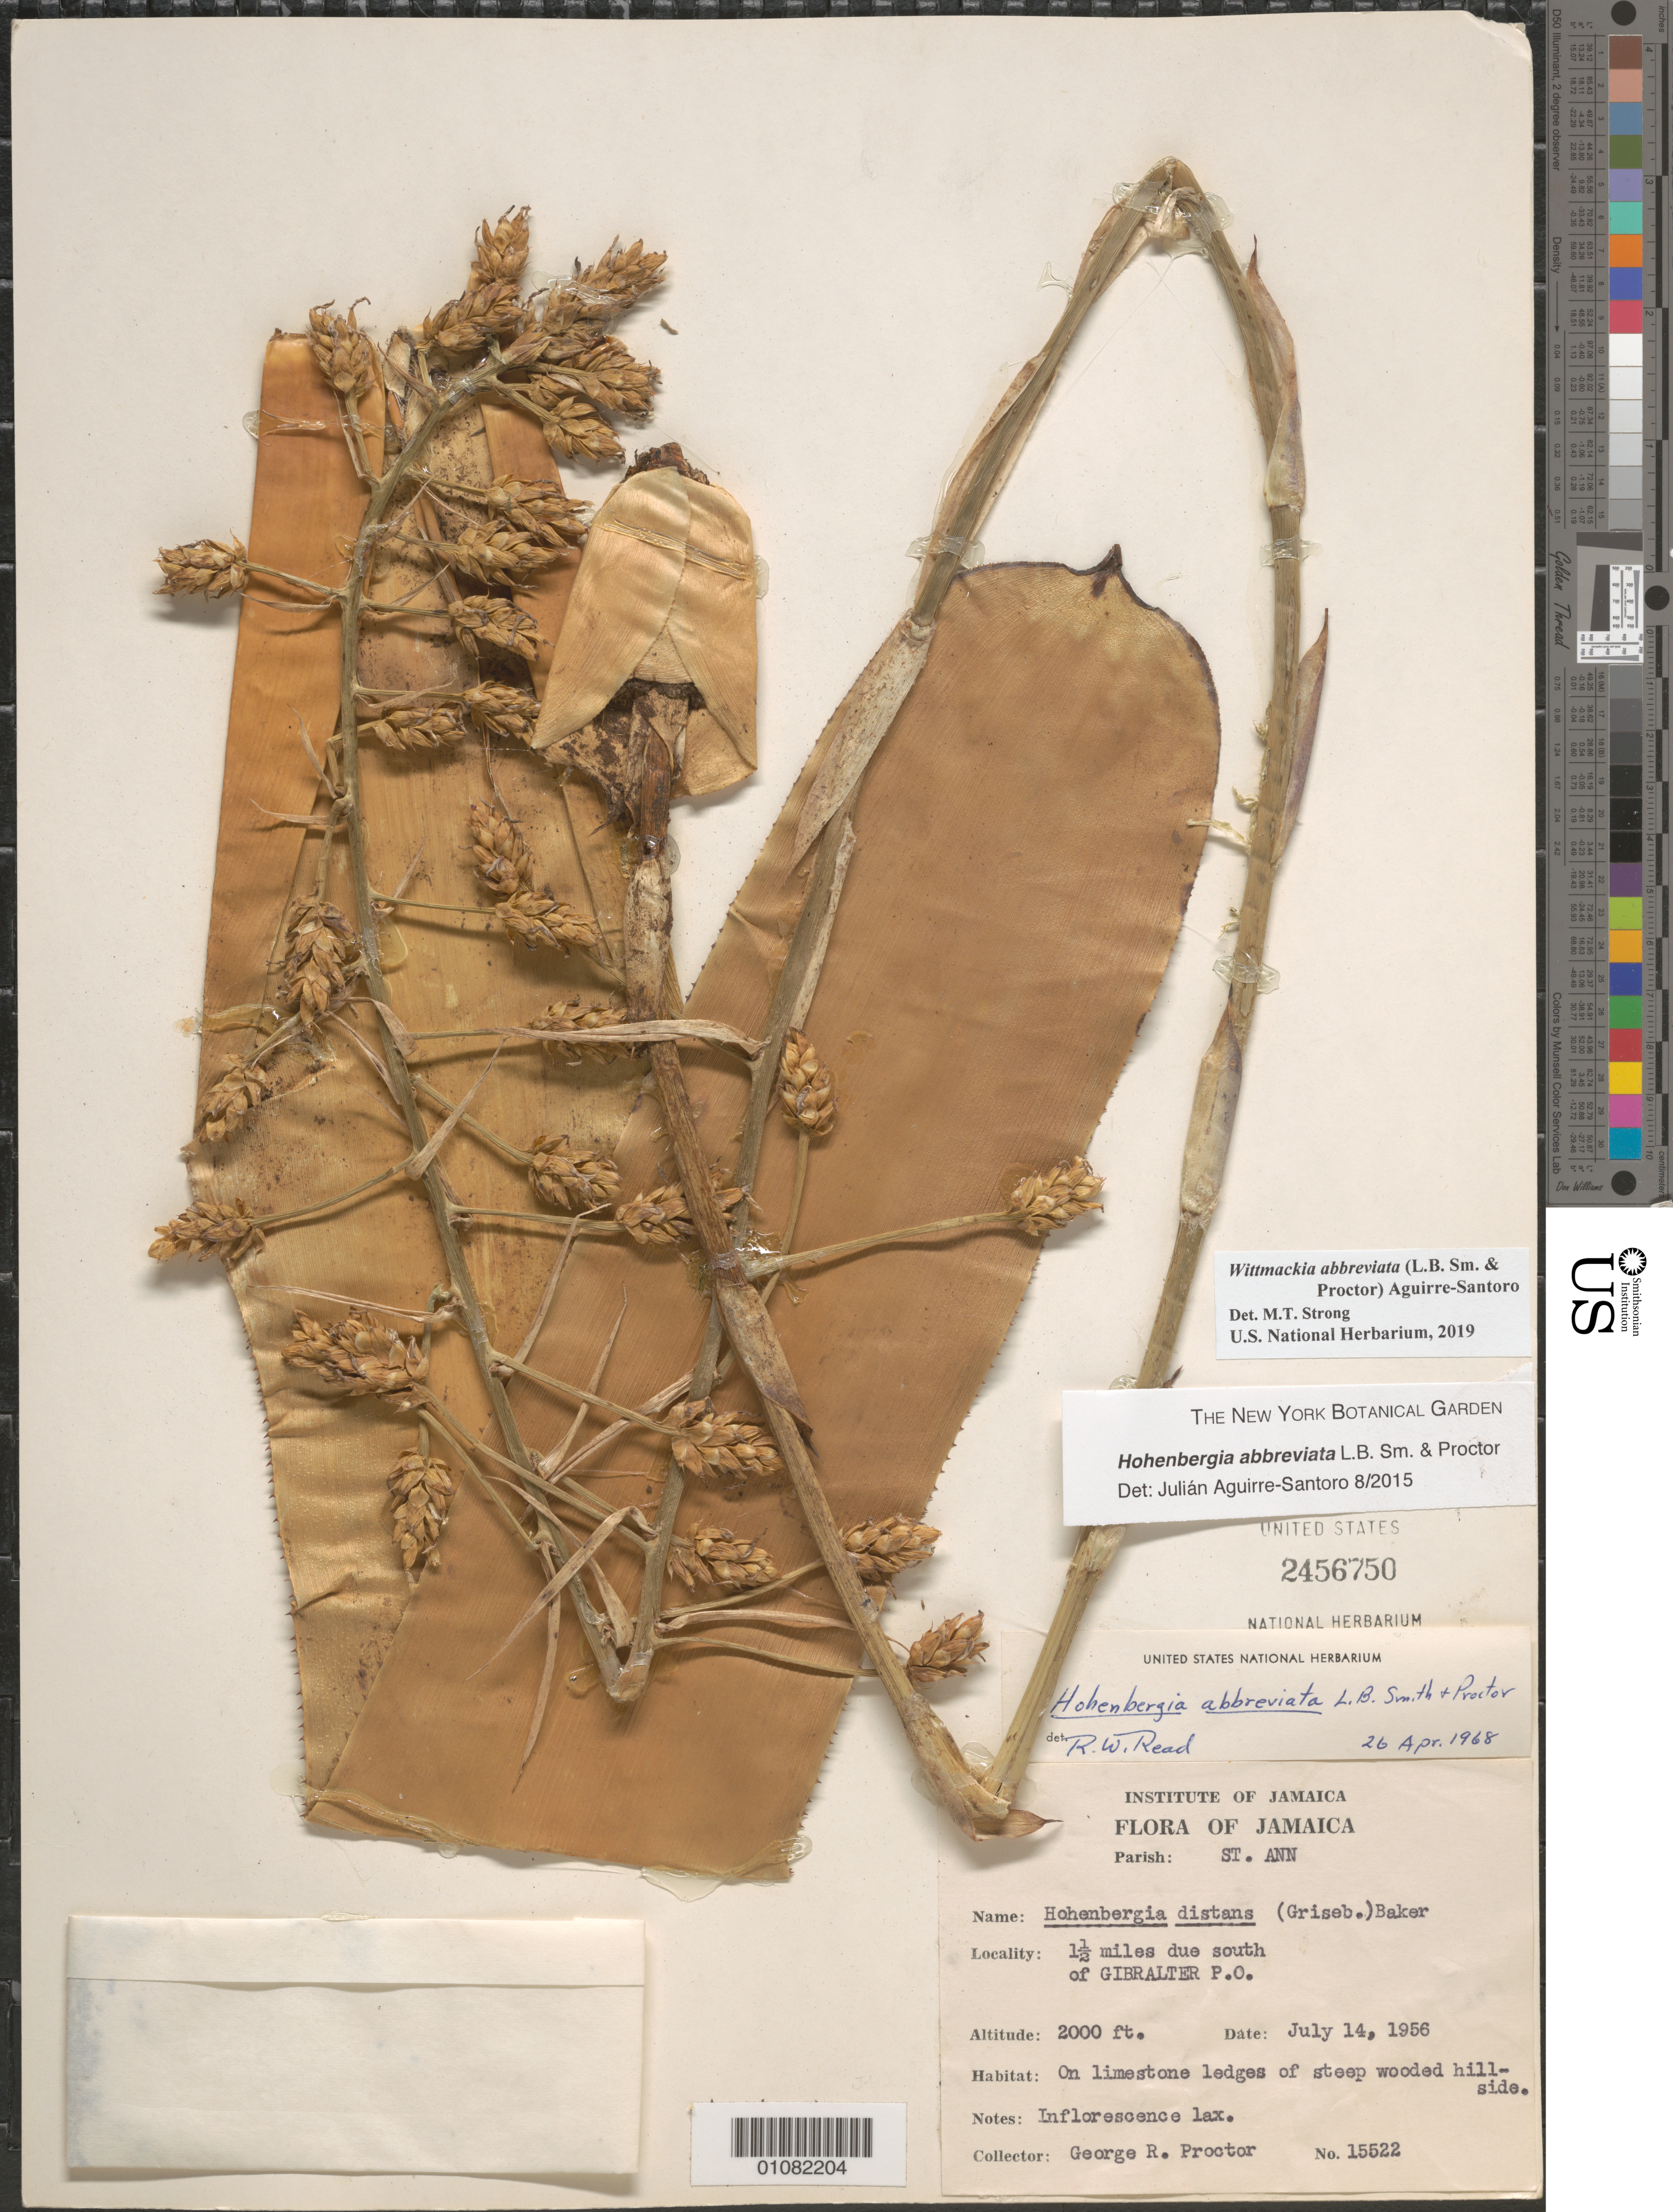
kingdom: Plantae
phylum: Tracheophyta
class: Liliopsida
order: Poales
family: Bromeliaceae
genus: Wittmackia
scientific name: Wittmackia abbreviata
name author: (L.B. Sm. & Proctor) Aguirre-Santoro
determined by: Strong, Mark T., (BOT), Smithsonian Institution - National Museum of Natural History (UNITED STATES)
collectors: G. R. Proctor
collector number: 15522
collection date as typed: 14 Jul 1956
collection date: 1956-07-14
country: Jamaica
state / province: Saint Ann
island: Jamaica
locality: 1.5 miles due N of Gibralter P.O.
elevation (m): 610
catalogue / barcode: US 2456750